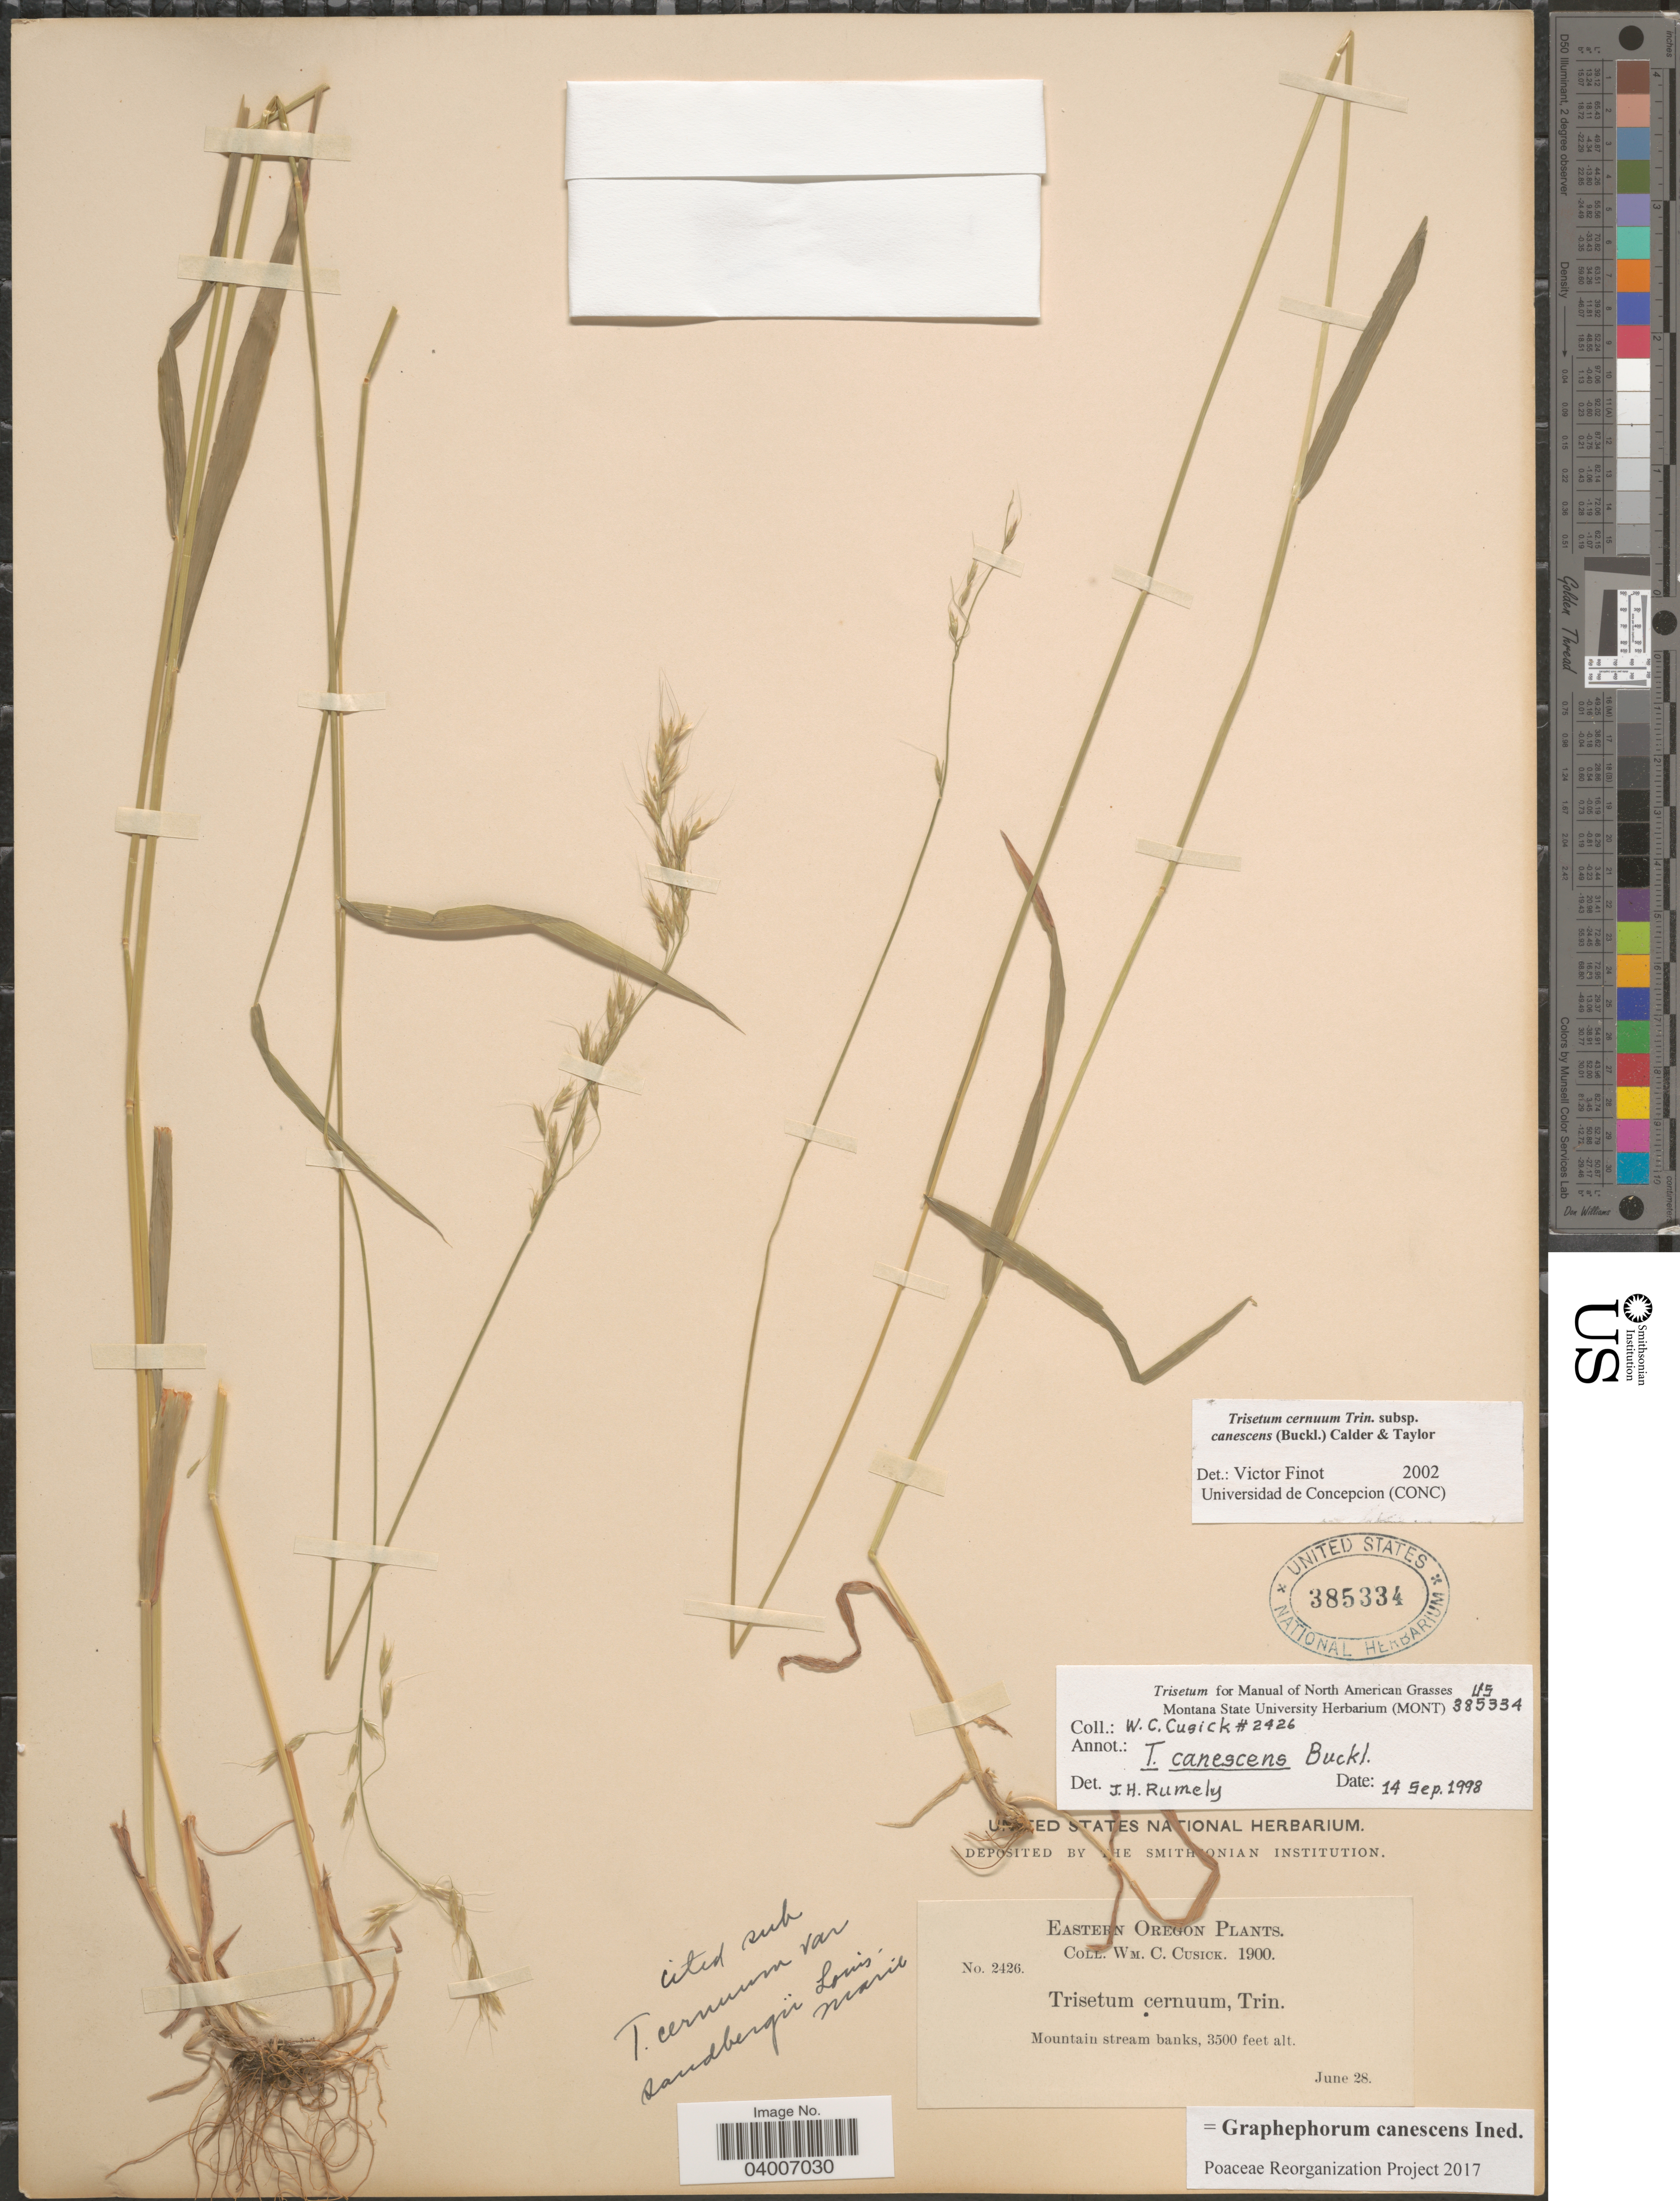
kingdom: Plantae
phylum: Tracheophyta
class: Liliopsida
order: Poales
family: Poaceae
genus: Graphephorum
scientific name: Graphephorum canescens ined.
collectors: W. C. Cusick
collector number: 2426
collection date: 1900-06-28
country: United States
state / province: Oregon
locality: Eastern Oregon. Mountain stream banks.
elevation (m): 1067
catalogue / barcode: US 385334